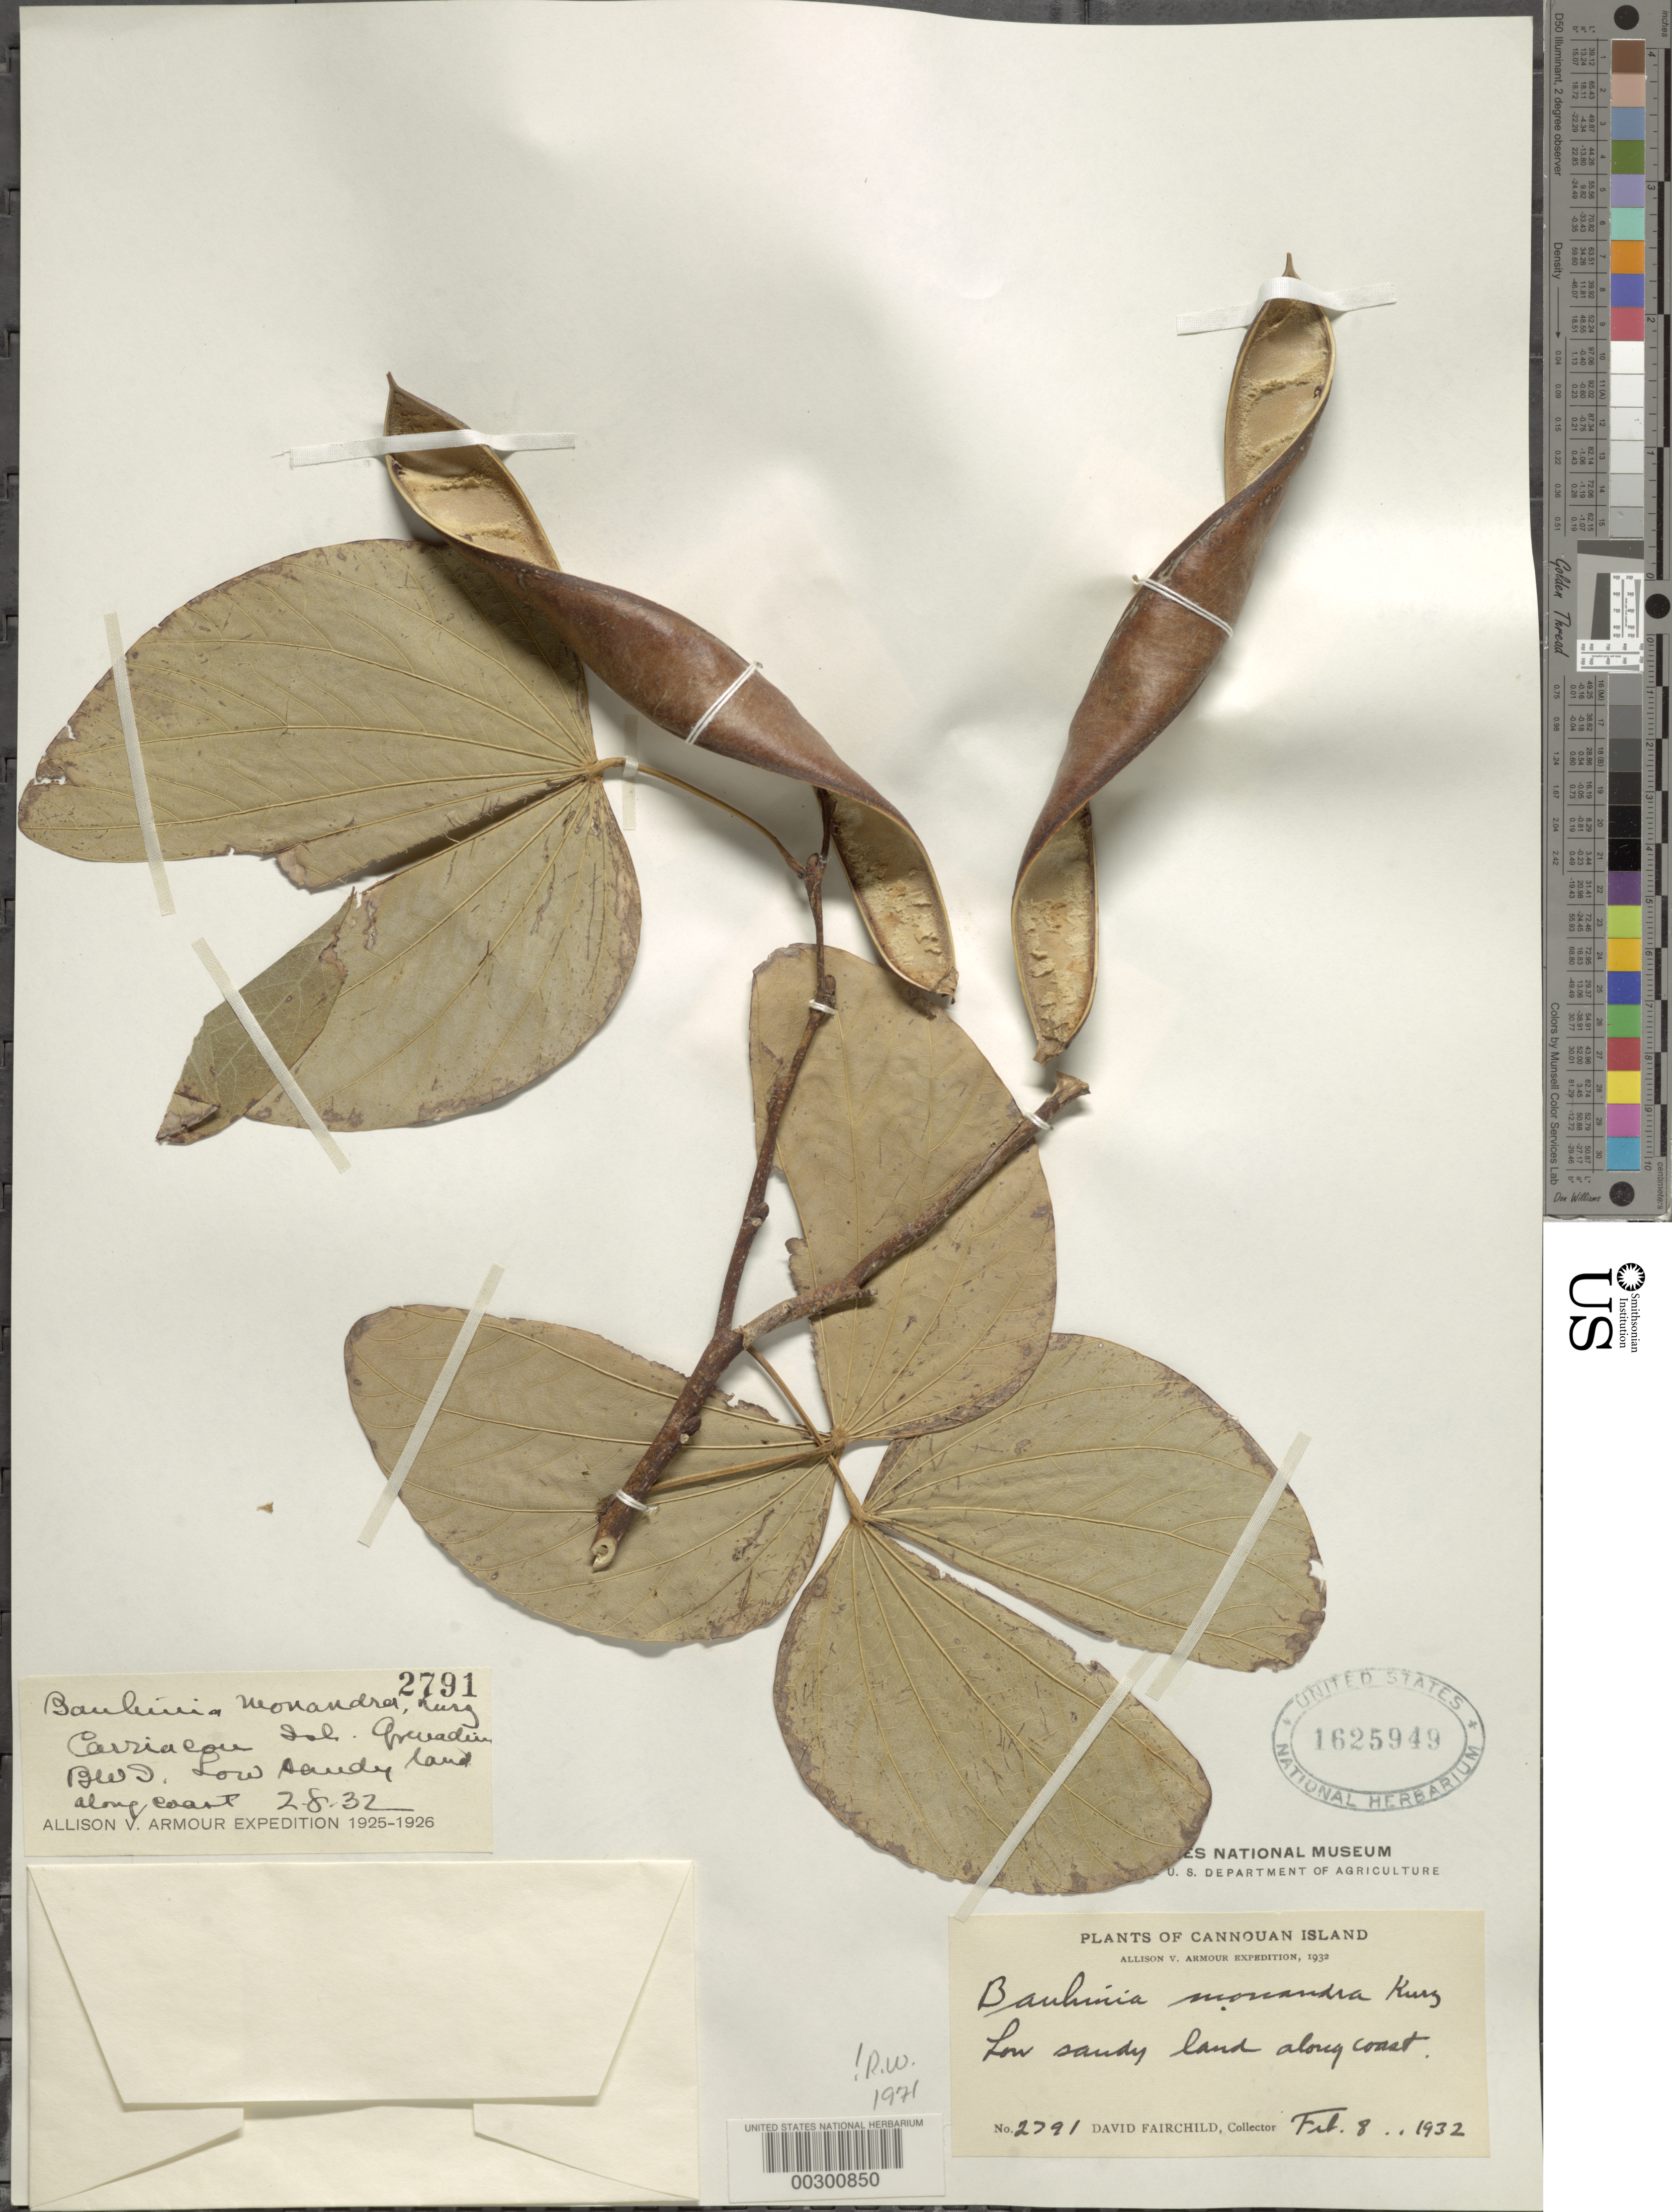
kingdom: Plantae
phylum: Tracheophyta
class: Magnoliopsida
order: Fabales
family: Fabaceae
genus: Bauhinia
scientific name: Bauhinia monandra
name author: Kurz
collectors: D. Fairchild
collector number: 2791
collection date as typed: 08 Feb 1932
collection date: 1932-02-08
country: St. Vincent - Grenadines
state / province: Grenadines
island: Canouan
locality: Cannouan island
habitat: Low sandy land along coast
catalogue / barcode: US 1625949